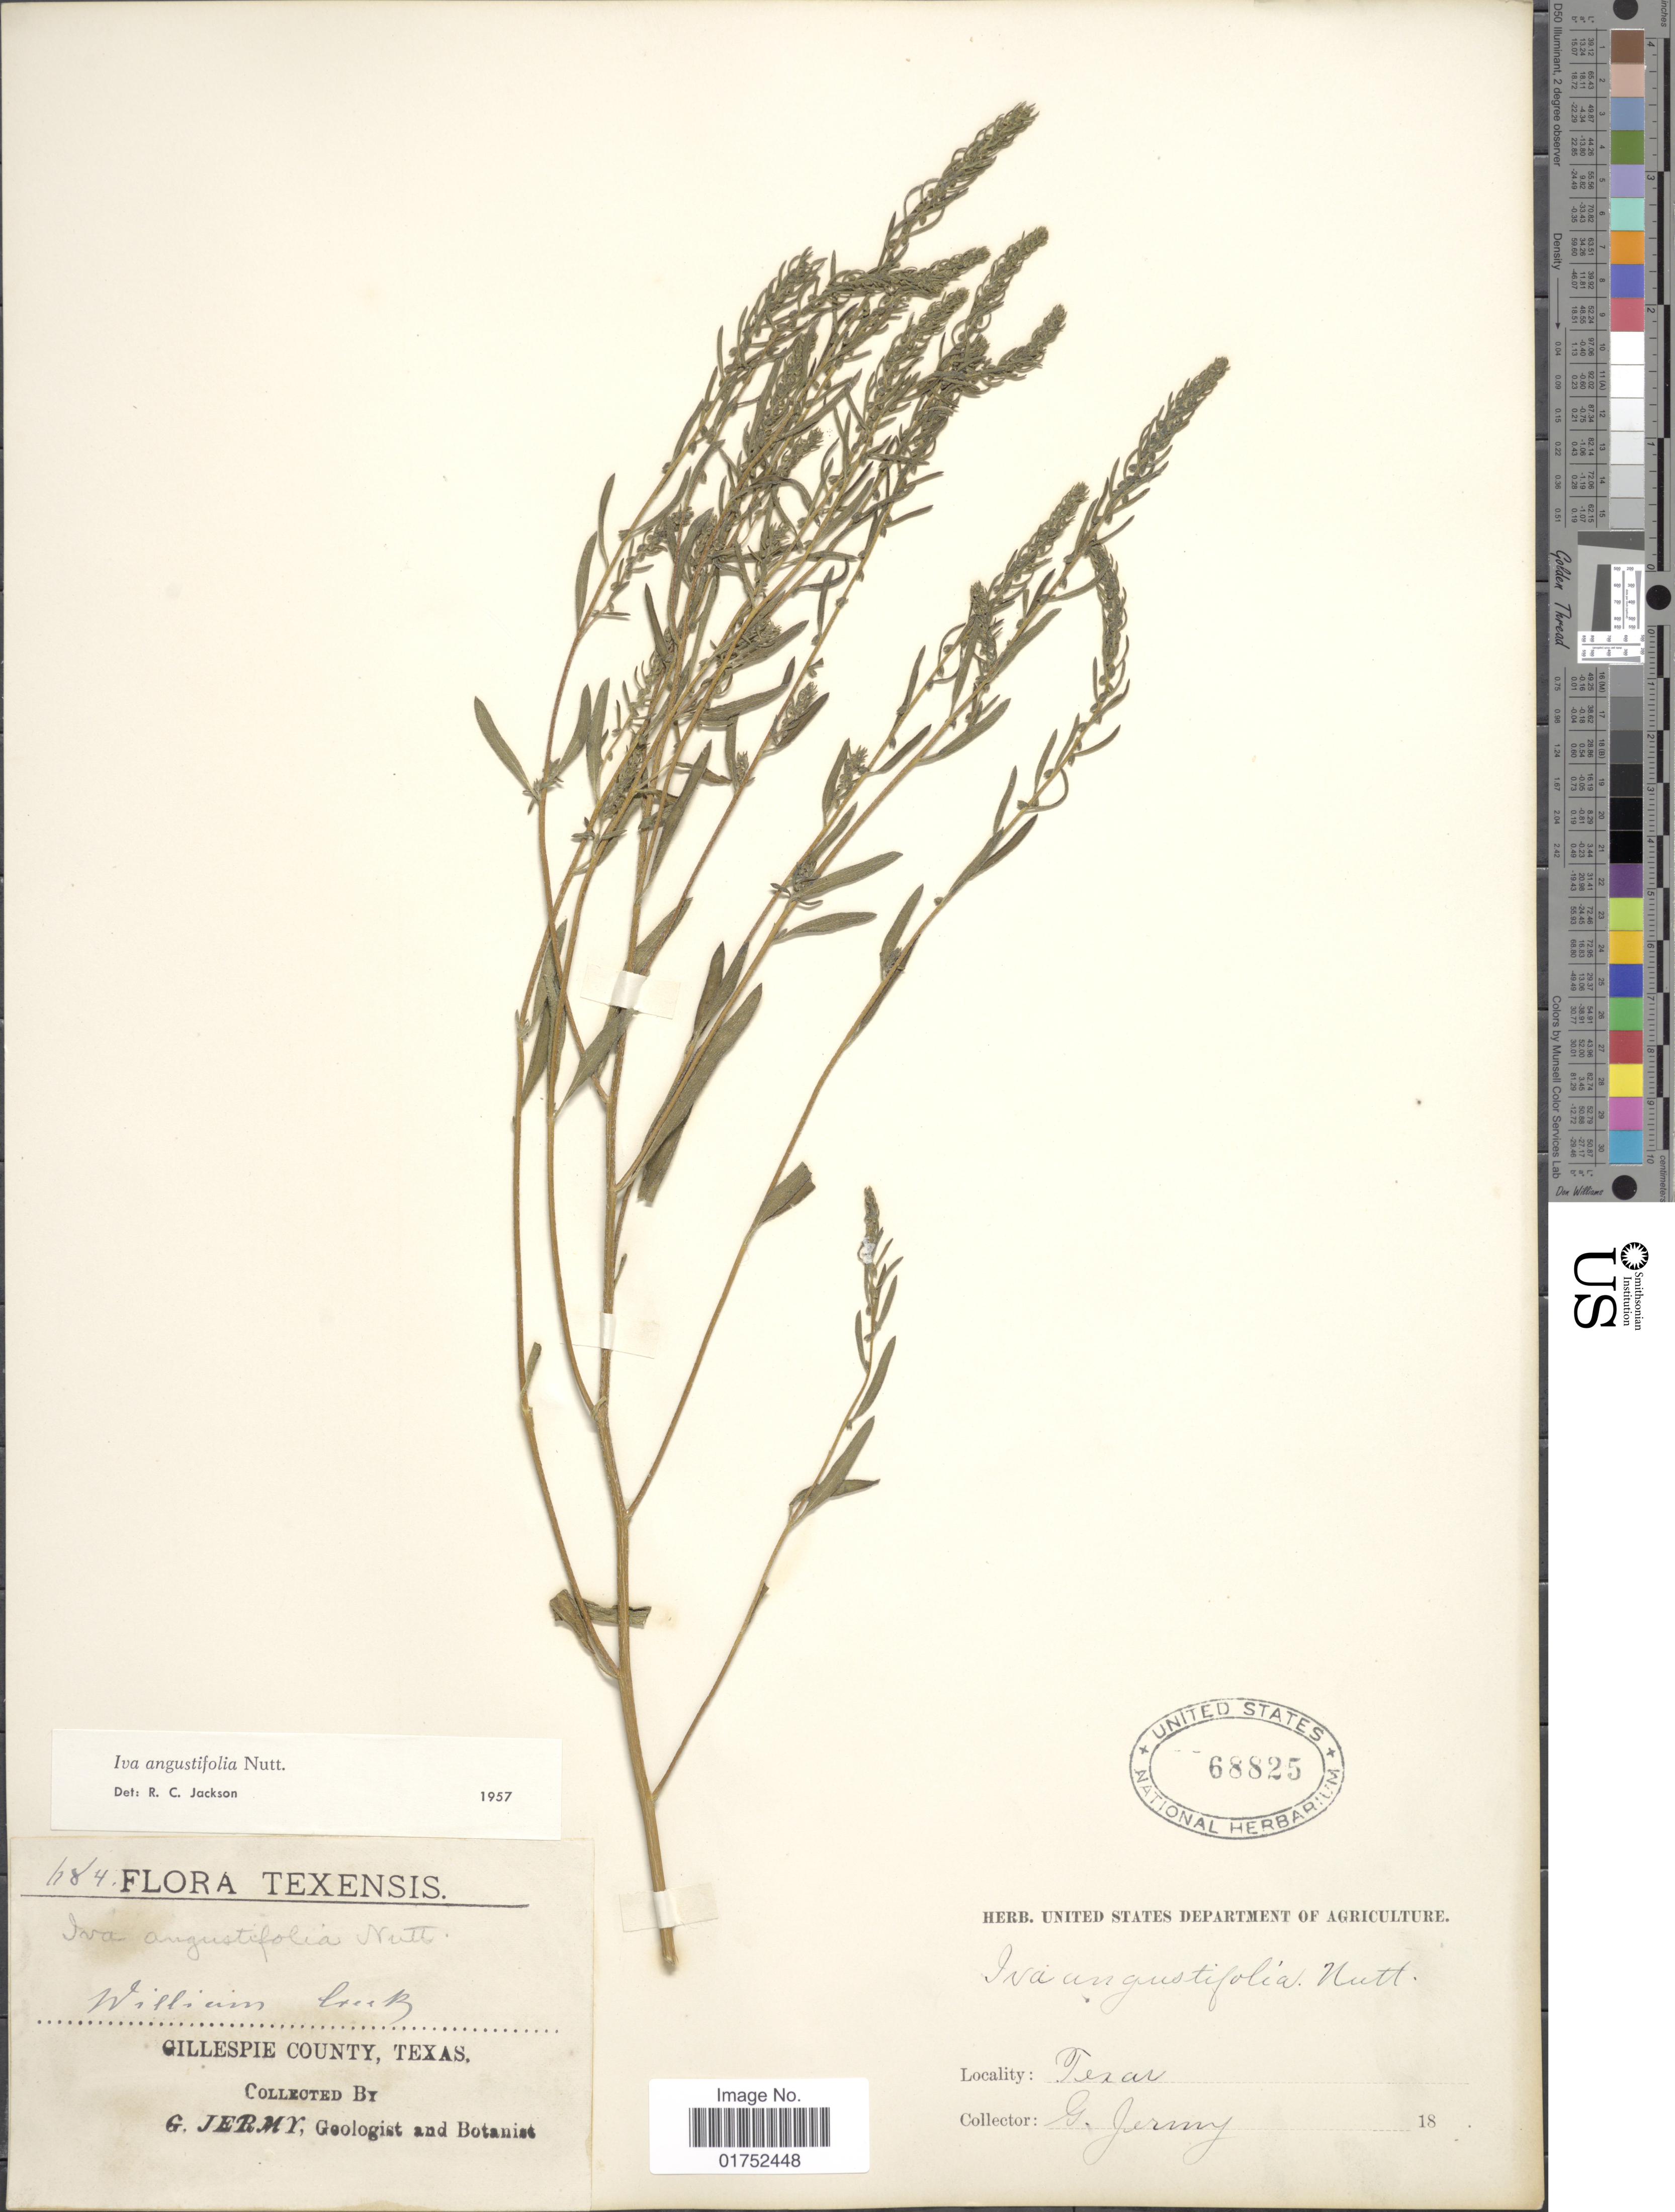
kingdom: Plantae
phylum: Tracheophyta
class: Magnoliopsida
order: Asterales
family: Asteraceae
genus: Iva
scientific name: Iva angustifolia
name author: Nutt.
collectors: G. Jermy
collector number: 84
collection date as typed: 18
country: United States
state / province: Texas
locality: William Creek, Gillespie County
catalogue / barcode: US 68825